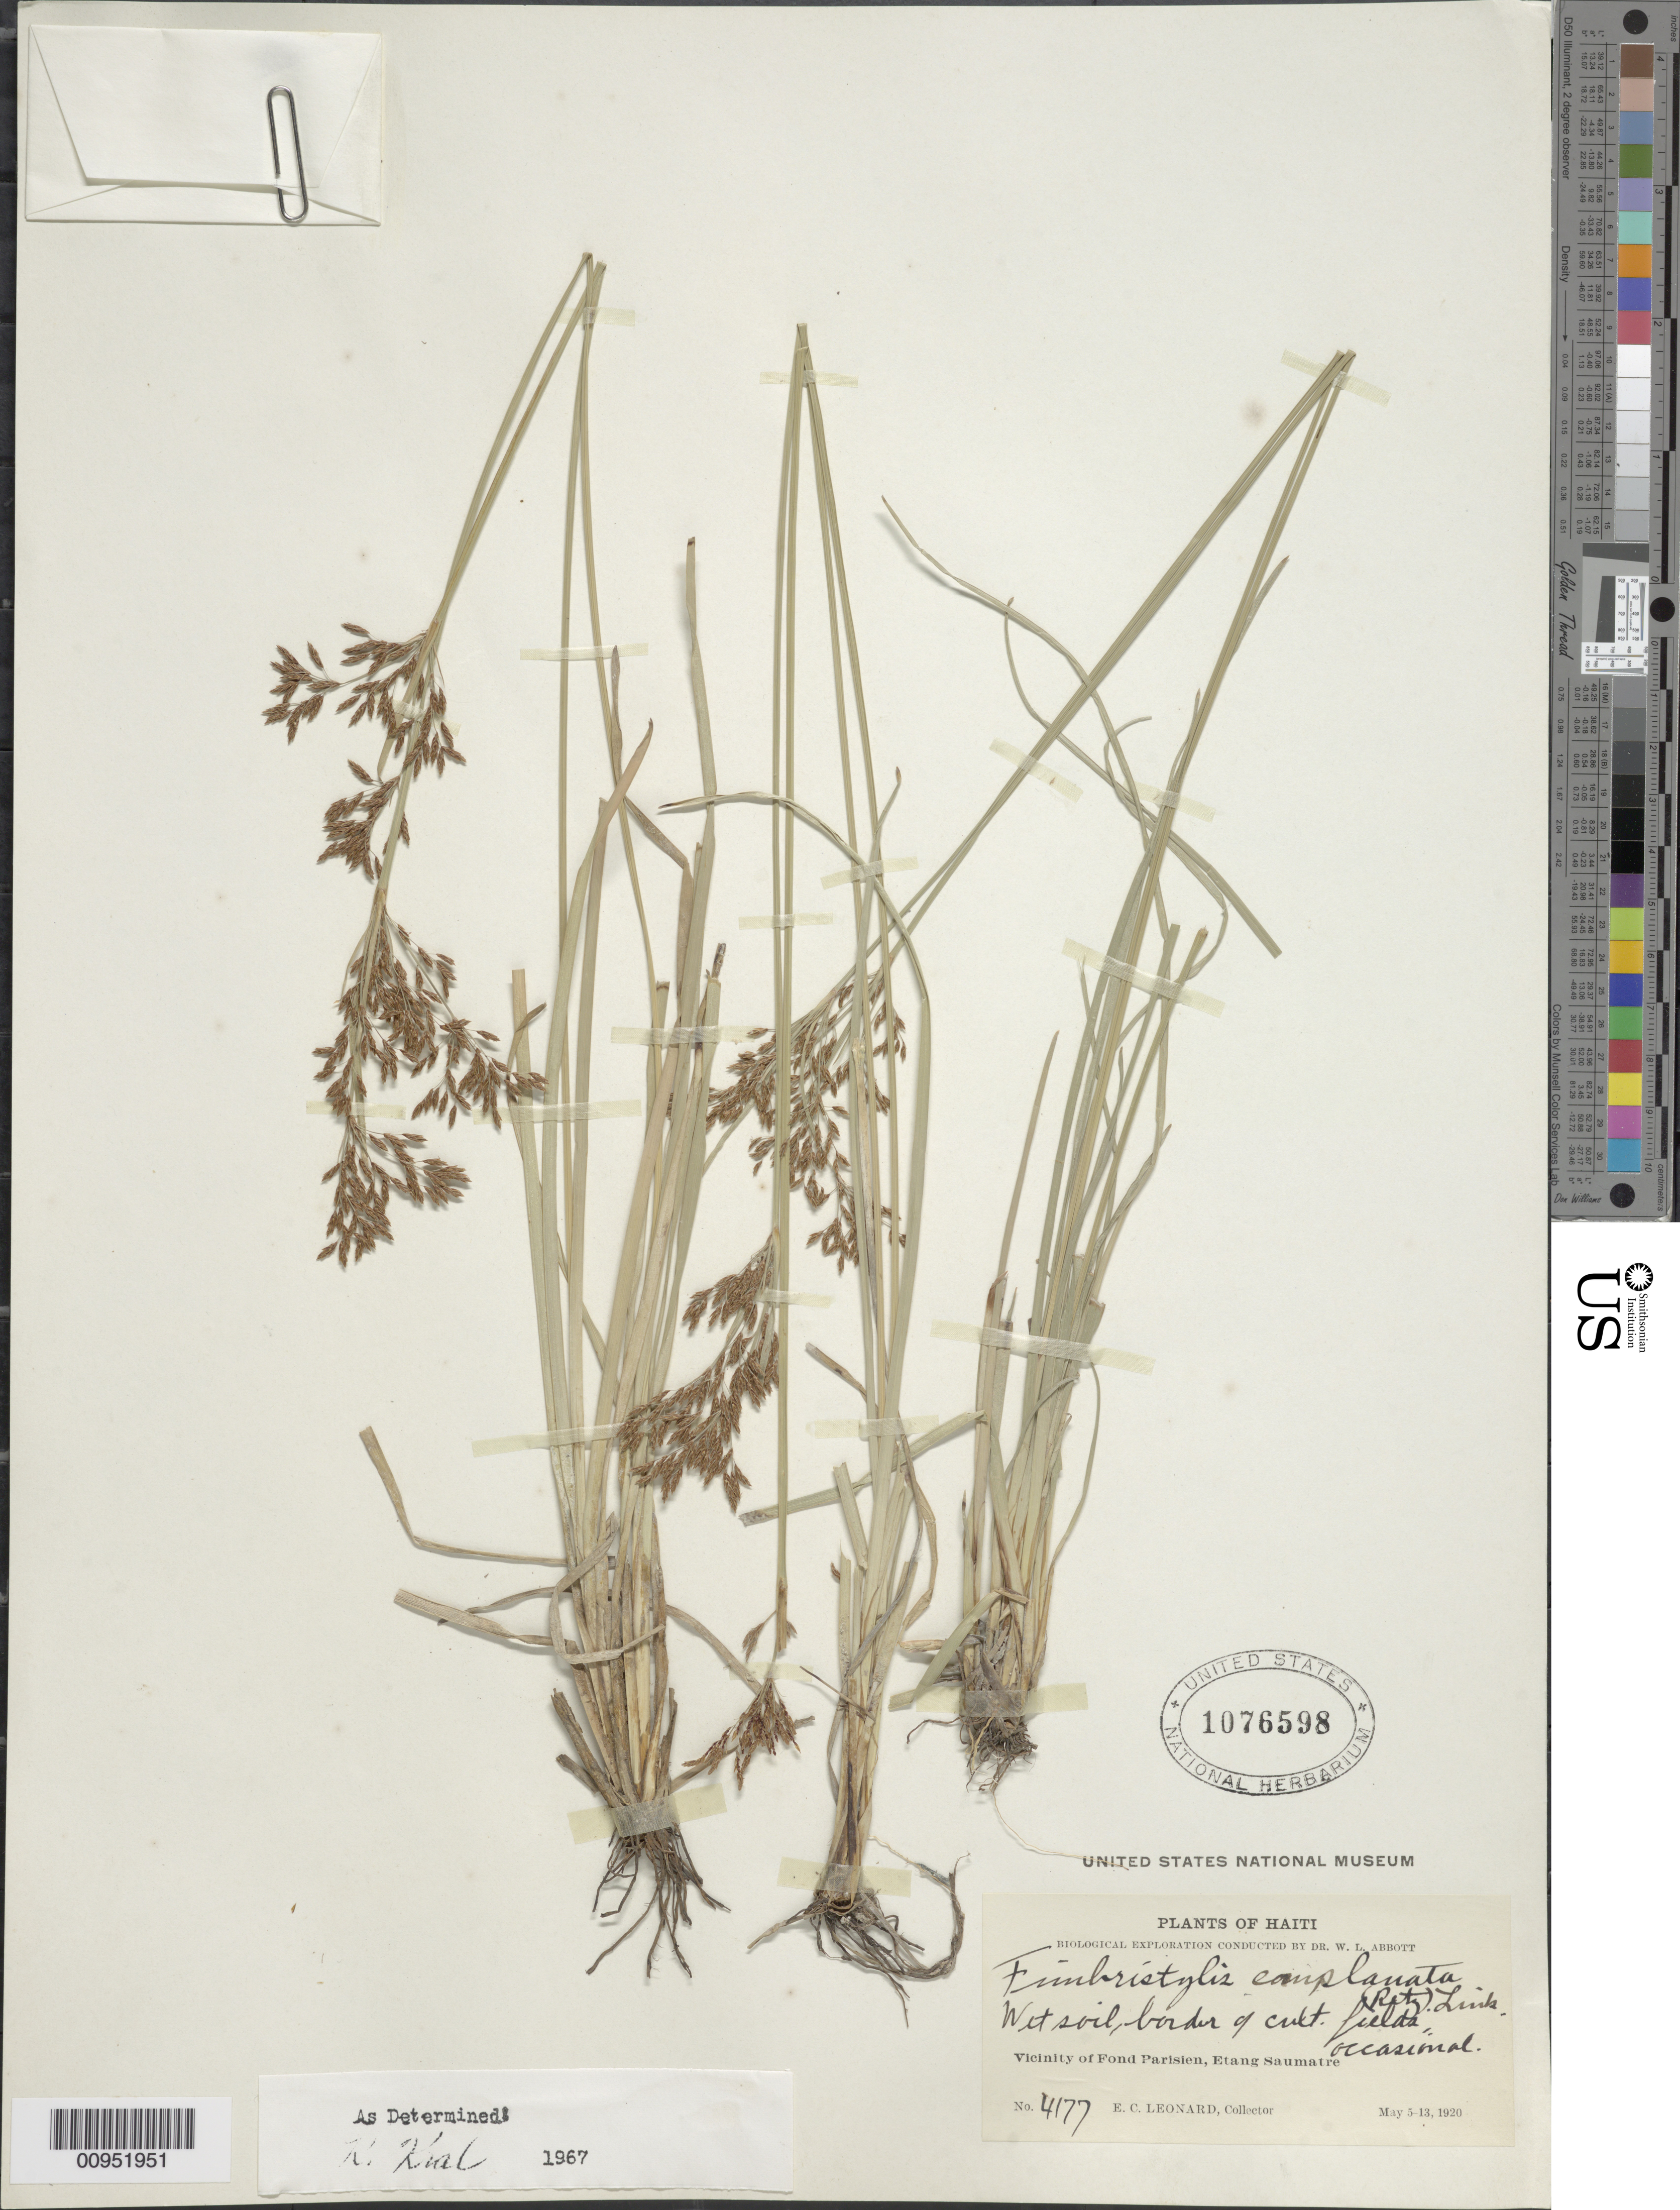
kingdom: Plantae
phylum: Tracheophyta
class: Liliopsida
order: Poales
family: Cyperaceae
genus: Fimbristylis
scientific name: Fimbristylis complanata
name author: (Retz.) Link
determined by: Kral, Robert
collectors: E. C. Leonard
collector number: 4177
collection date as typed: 05 May 1920 to 13 May 1920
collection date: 1920-05-05/1920-05-13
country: Haiti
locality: Vicinity of Fond Parisien, Etang Saumatre, border of cultivated field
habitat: Wet soil, border of cultivated field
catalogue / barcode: US 1076598